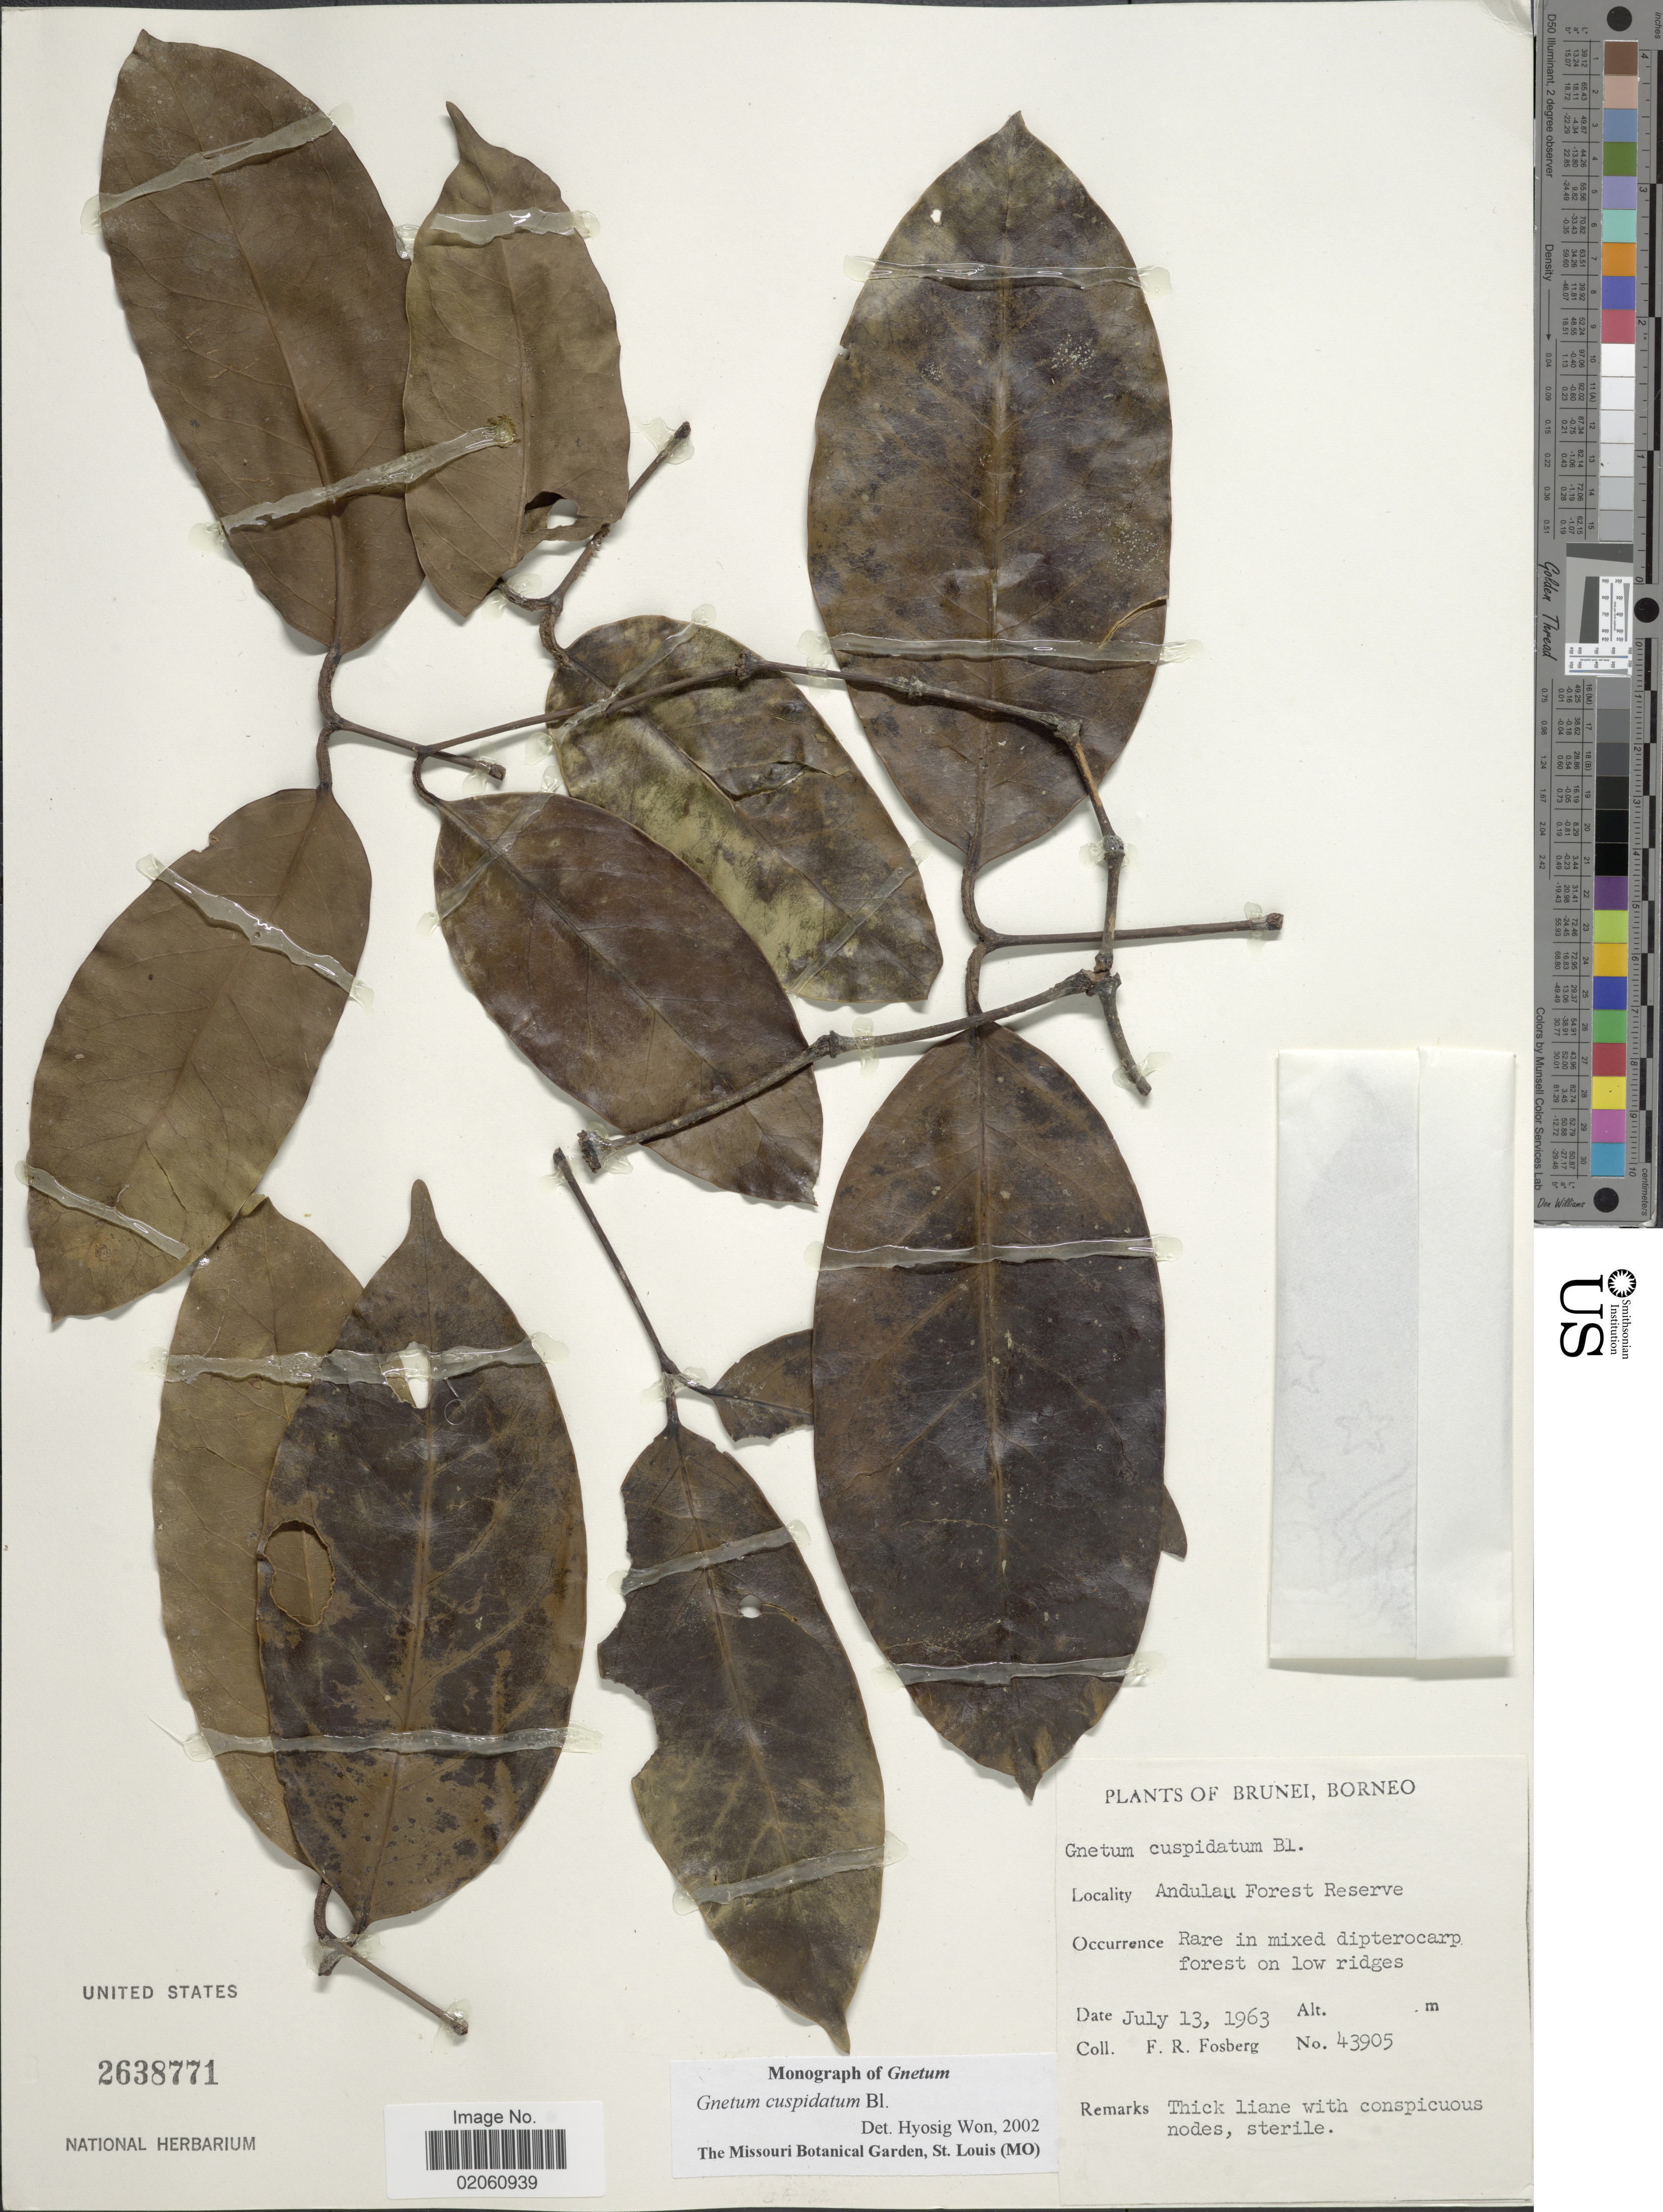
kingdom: Plantae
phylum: Tracheophyta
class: Gnetopsida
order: Gnetales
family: Gnetaceae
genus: Gnetum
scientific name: Gnetum cuspidatum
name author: Blume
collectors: F. R. Fosberg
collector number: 43905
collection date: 1963-07-13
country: Brunei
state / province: Brunei and Muara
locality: Brunei, Borneo, Andulau Forest Reserve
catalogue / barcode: US 2638771